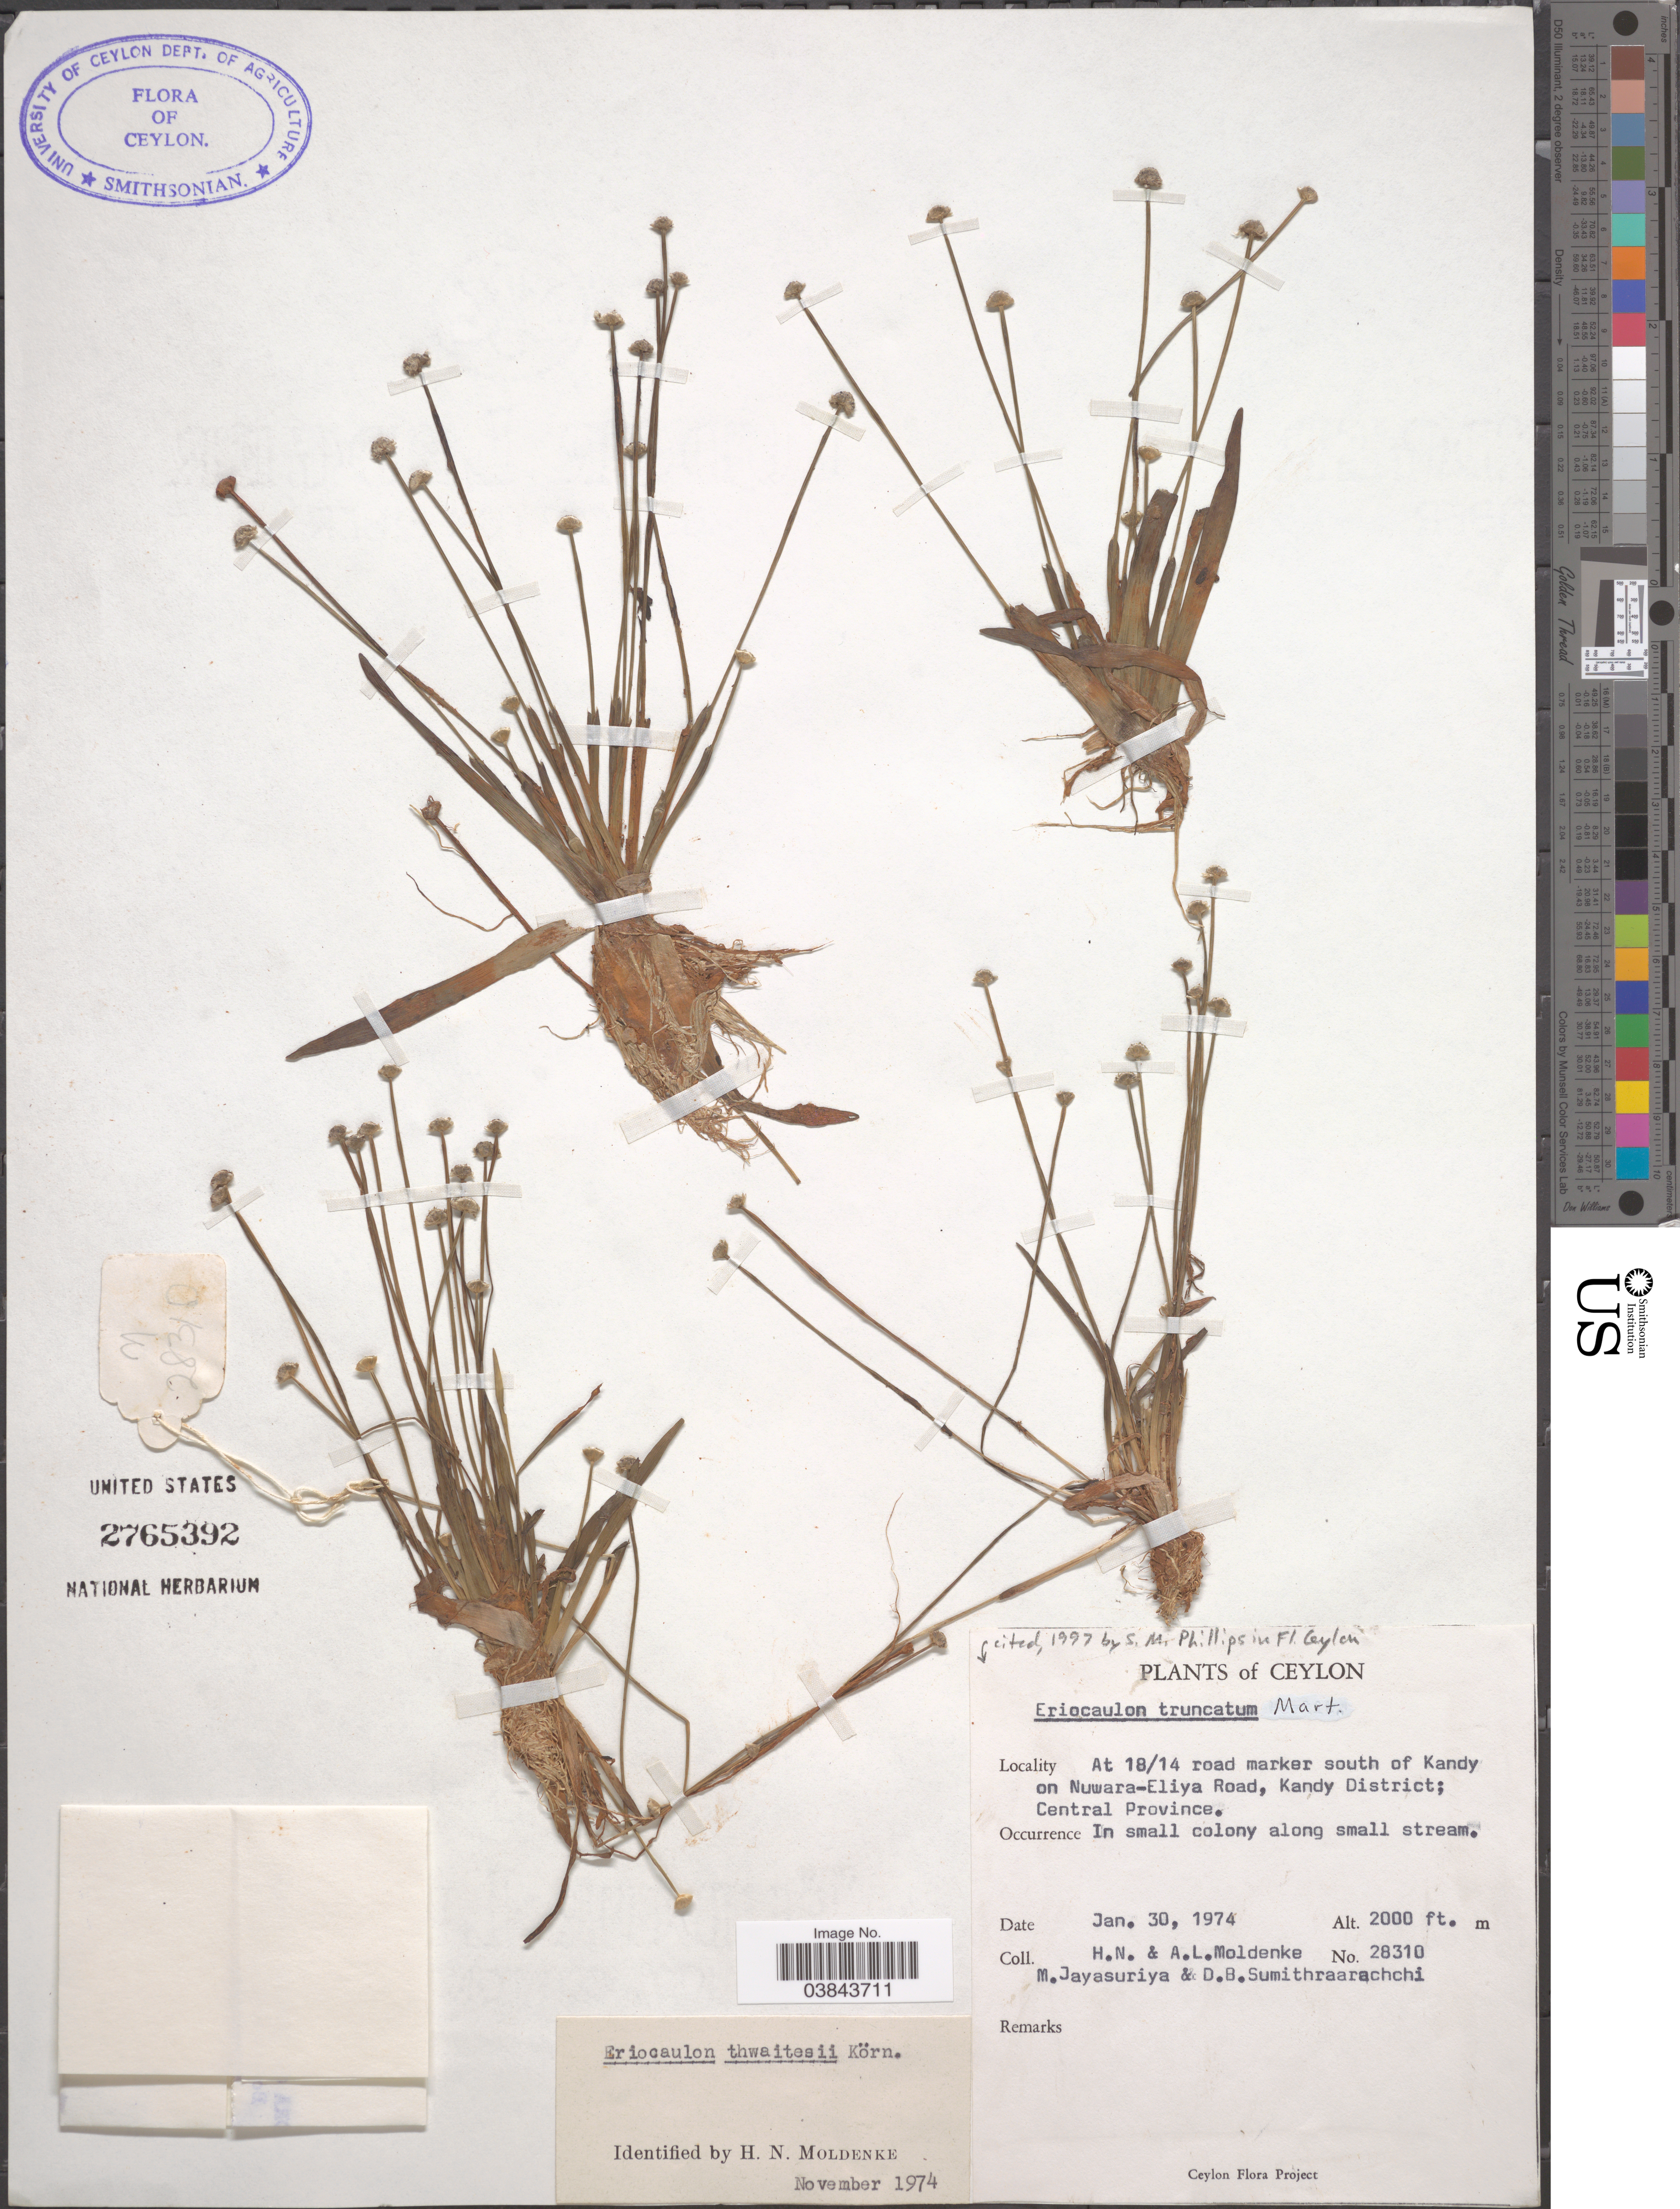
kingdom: Plantae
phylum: Tracheophyta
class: Liliopsida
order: Poales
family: Eriocaulaceae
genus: Eriocaulon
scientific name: Eriocaulon truncatum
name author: Buch.-Ham. ex Mart.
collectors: H. N. Moldenke, A. L. Moldenke, M. Jayasuriya & D. B. Sumithraarachchi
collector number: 28310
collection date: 1974-01-30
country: Sri Lanka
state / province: Central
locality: Ceylon. At 18/14 road marker south of Kandy on Nuwara-Eliya Road, Kandy District; Central Province. In small colony along small stream.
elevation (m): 610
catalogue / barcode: US 2765392